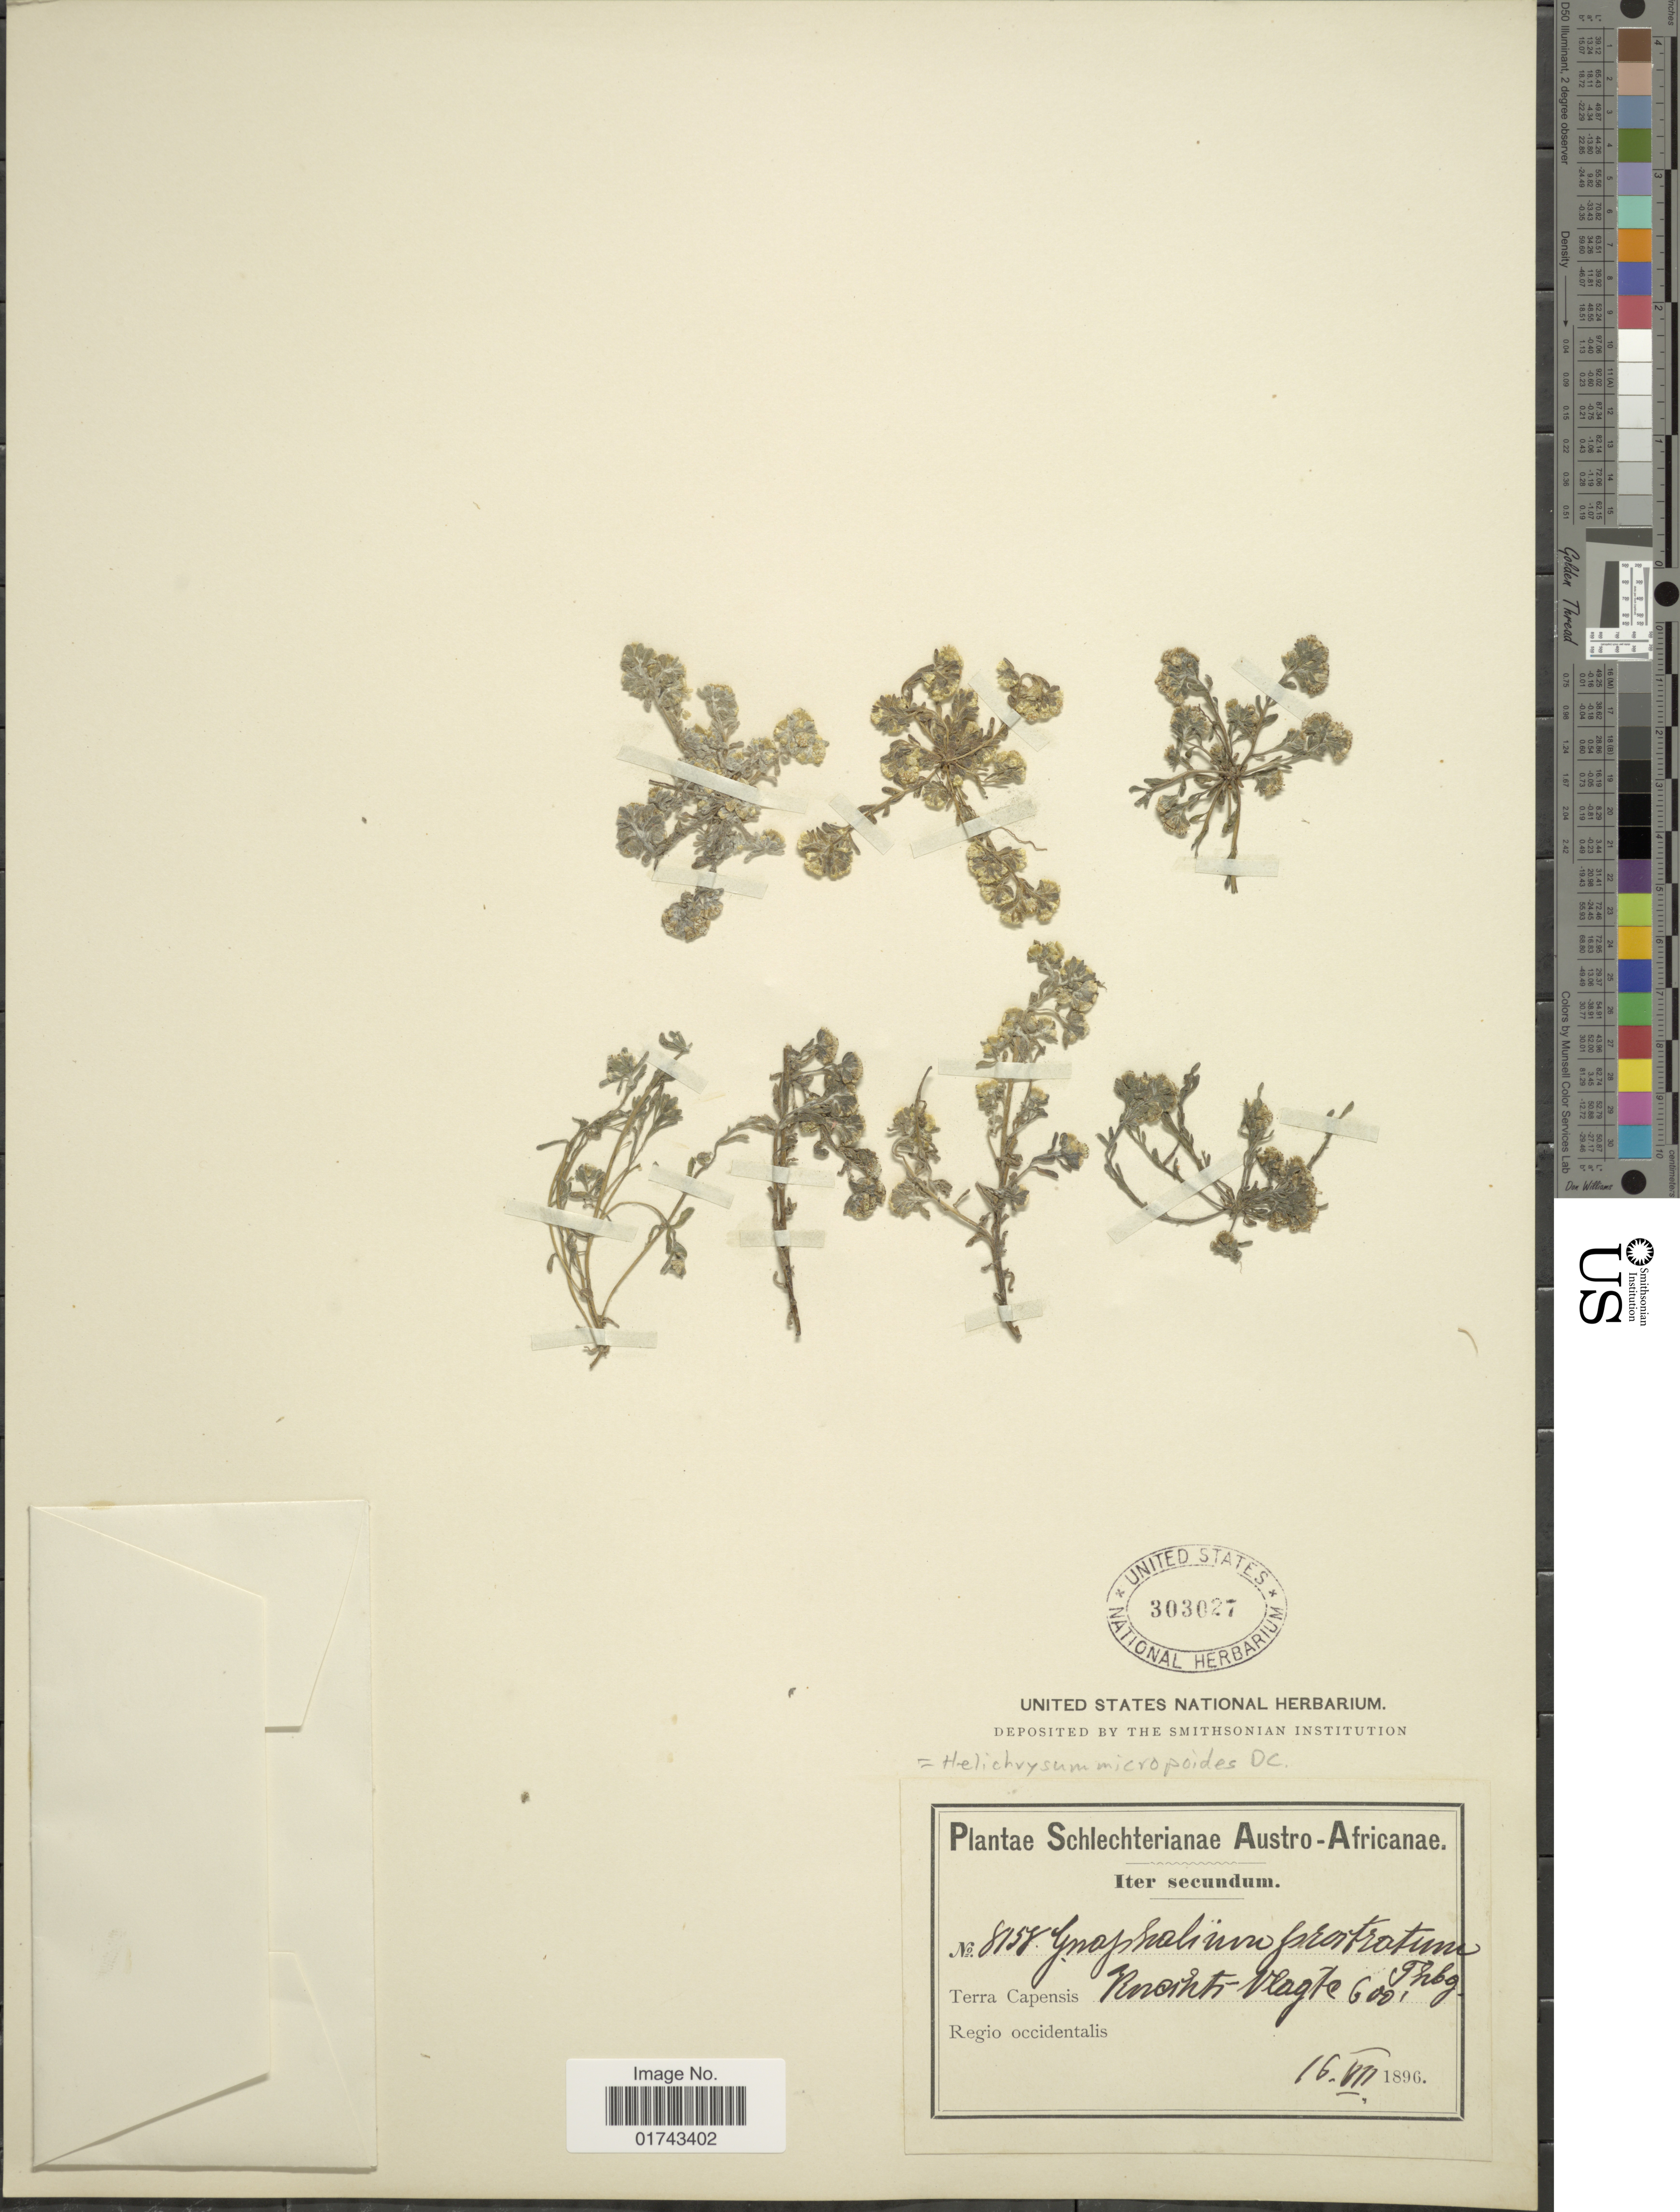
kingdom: Plantae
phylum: Tracheophyta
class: Magnoliopsida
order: Asterales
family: Asteraceae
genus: Helichrysum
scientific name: Helichrysum micropoides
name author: DC.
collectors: Schlechter, --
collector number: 8158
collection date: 1896-07-16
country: South Africa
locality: Terra Capensis, Regio occidentalis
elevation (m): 183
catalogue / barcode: US 303027